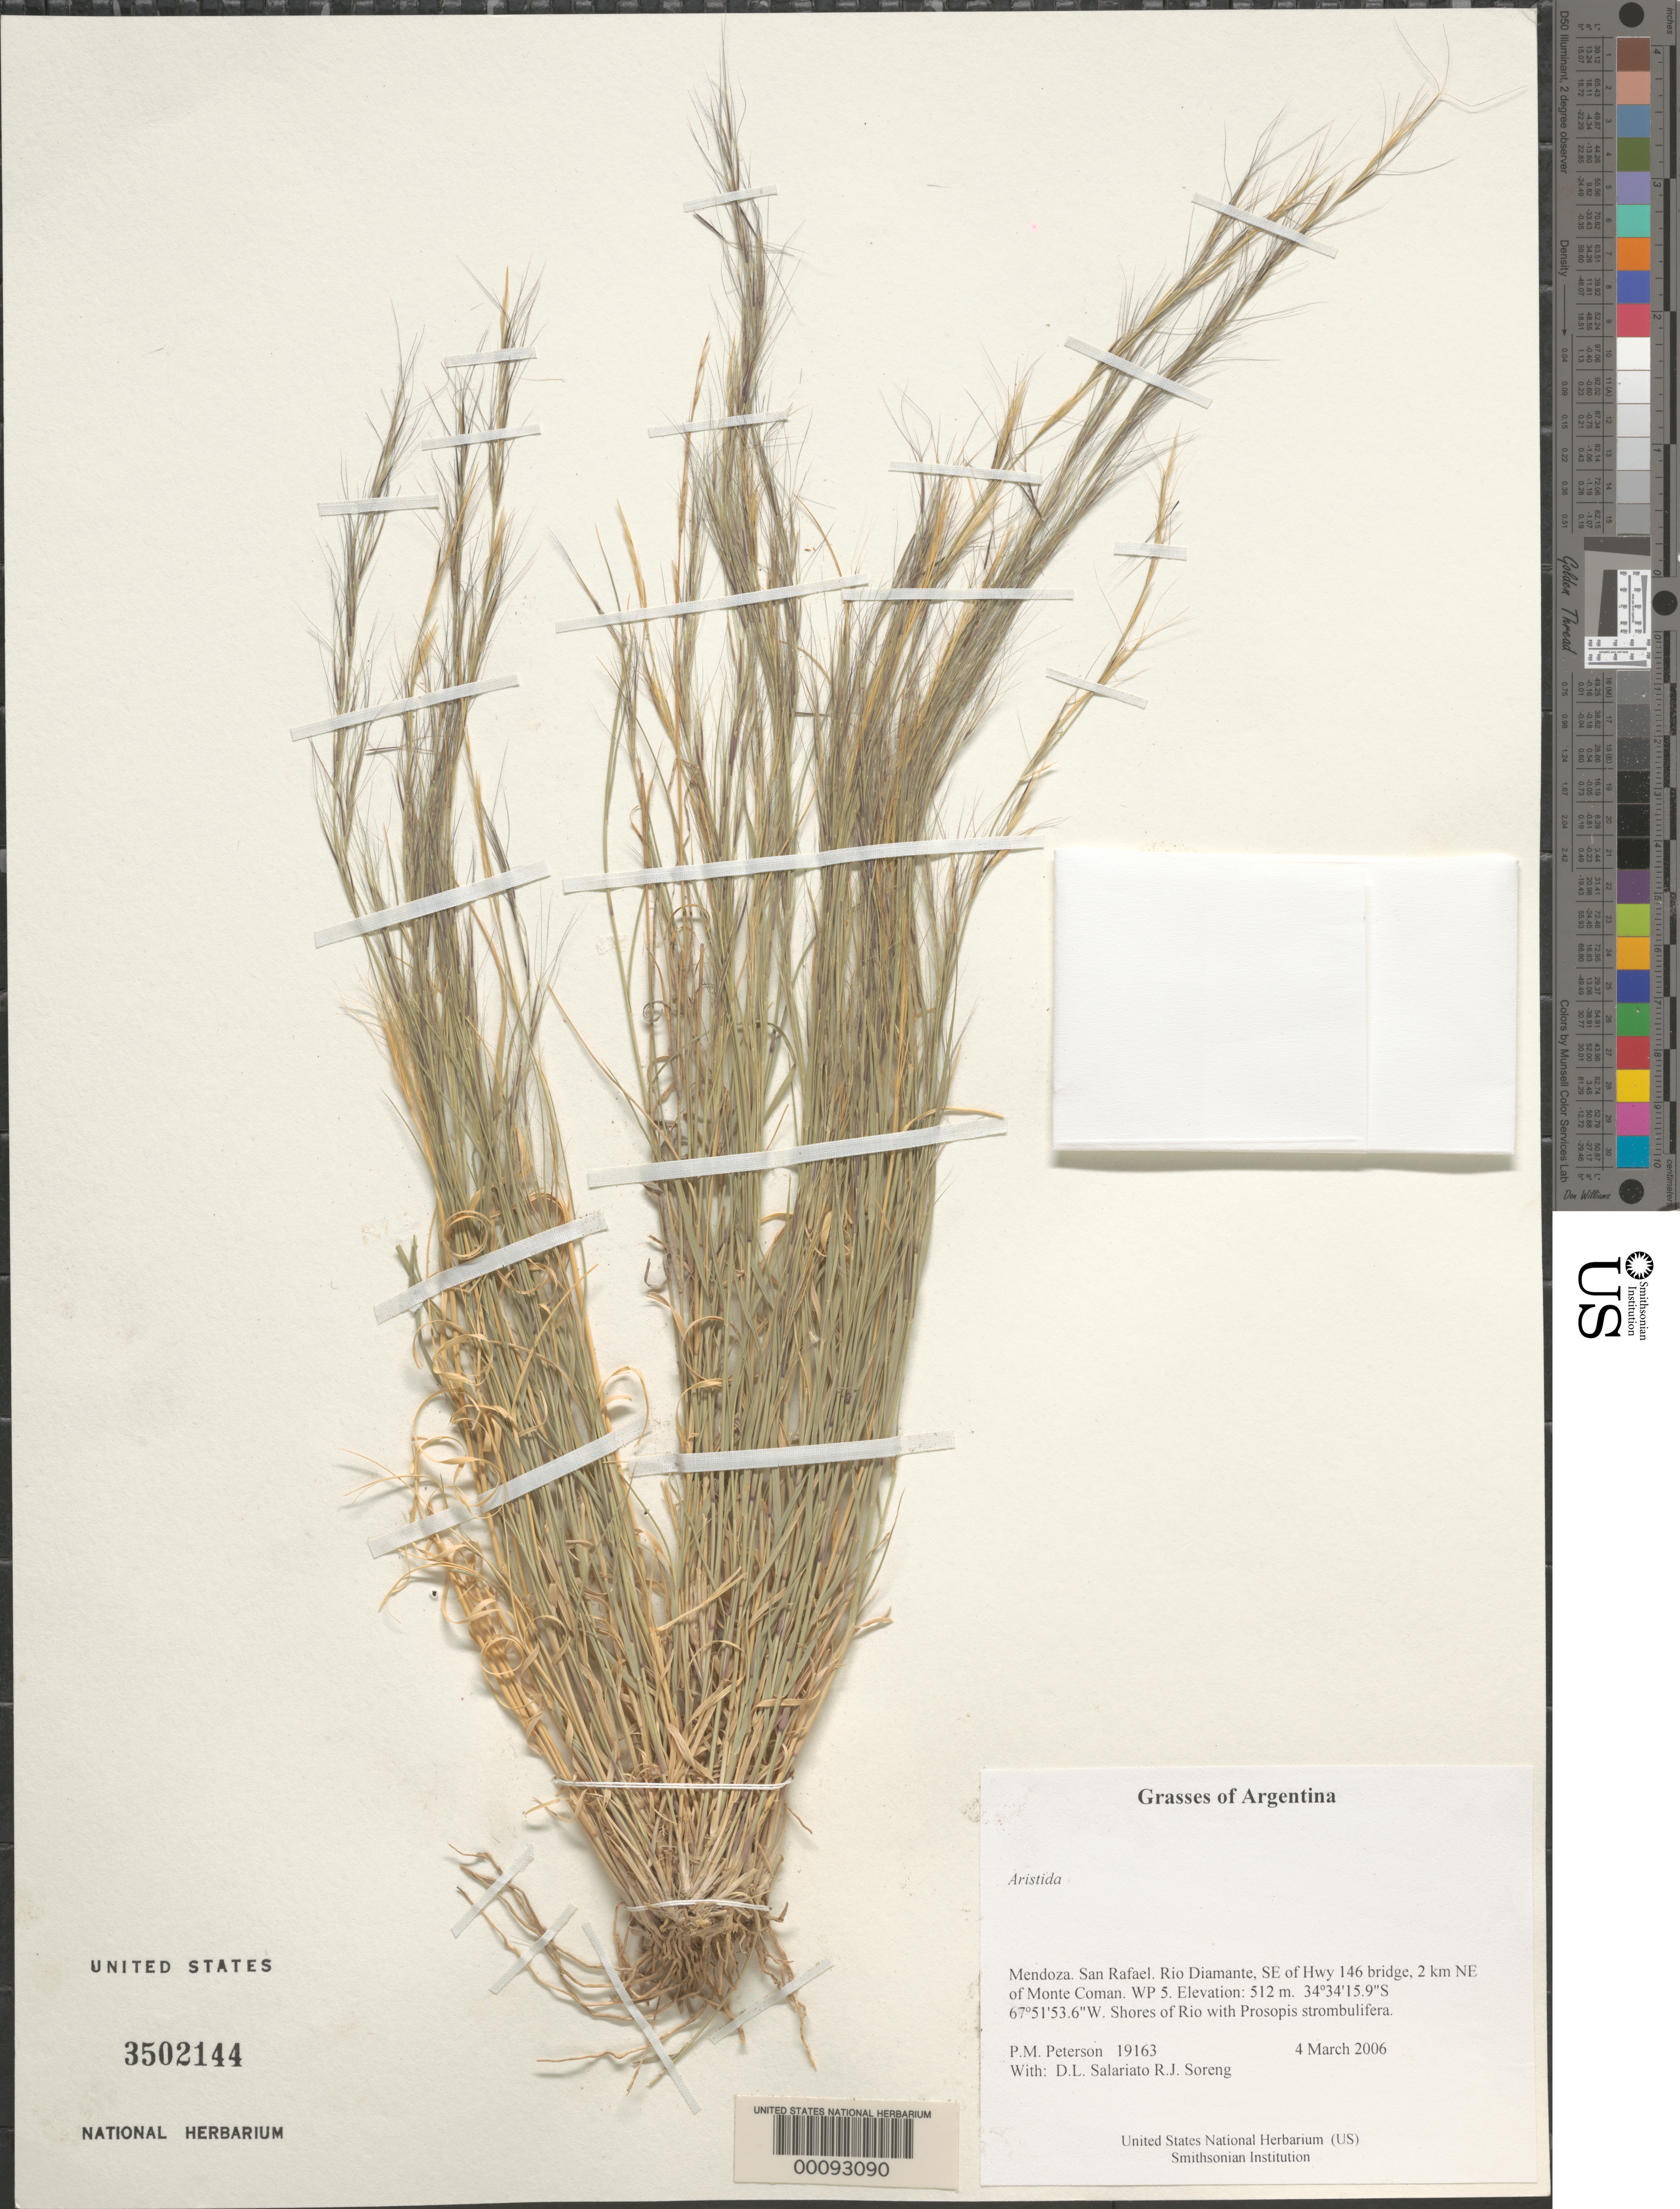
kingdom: Plantae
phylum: Tracheophyta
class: Liliopsida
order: Poales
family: Poaceae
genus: Aristida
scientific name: Aristida mendocina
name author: Phil.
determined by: Peterson, Paul M., (BOT), Smithsonian Institution - National Museum of Natural History (UNITED STATES)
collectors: P. M. Peterson, R. J. Soreng, D. Salariato & A. Panizza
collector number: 19163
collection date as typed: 04 Mar 2006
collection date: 2006-03-04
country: Argentina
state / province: Mendoza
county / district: San Rafael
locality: Rio Diamante, SE of Hwy 146 bridge, 2 km NE of Monte Coman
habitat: Shores of Rio with Prosopis strombulifera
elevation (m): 512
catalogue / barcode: US 3502144